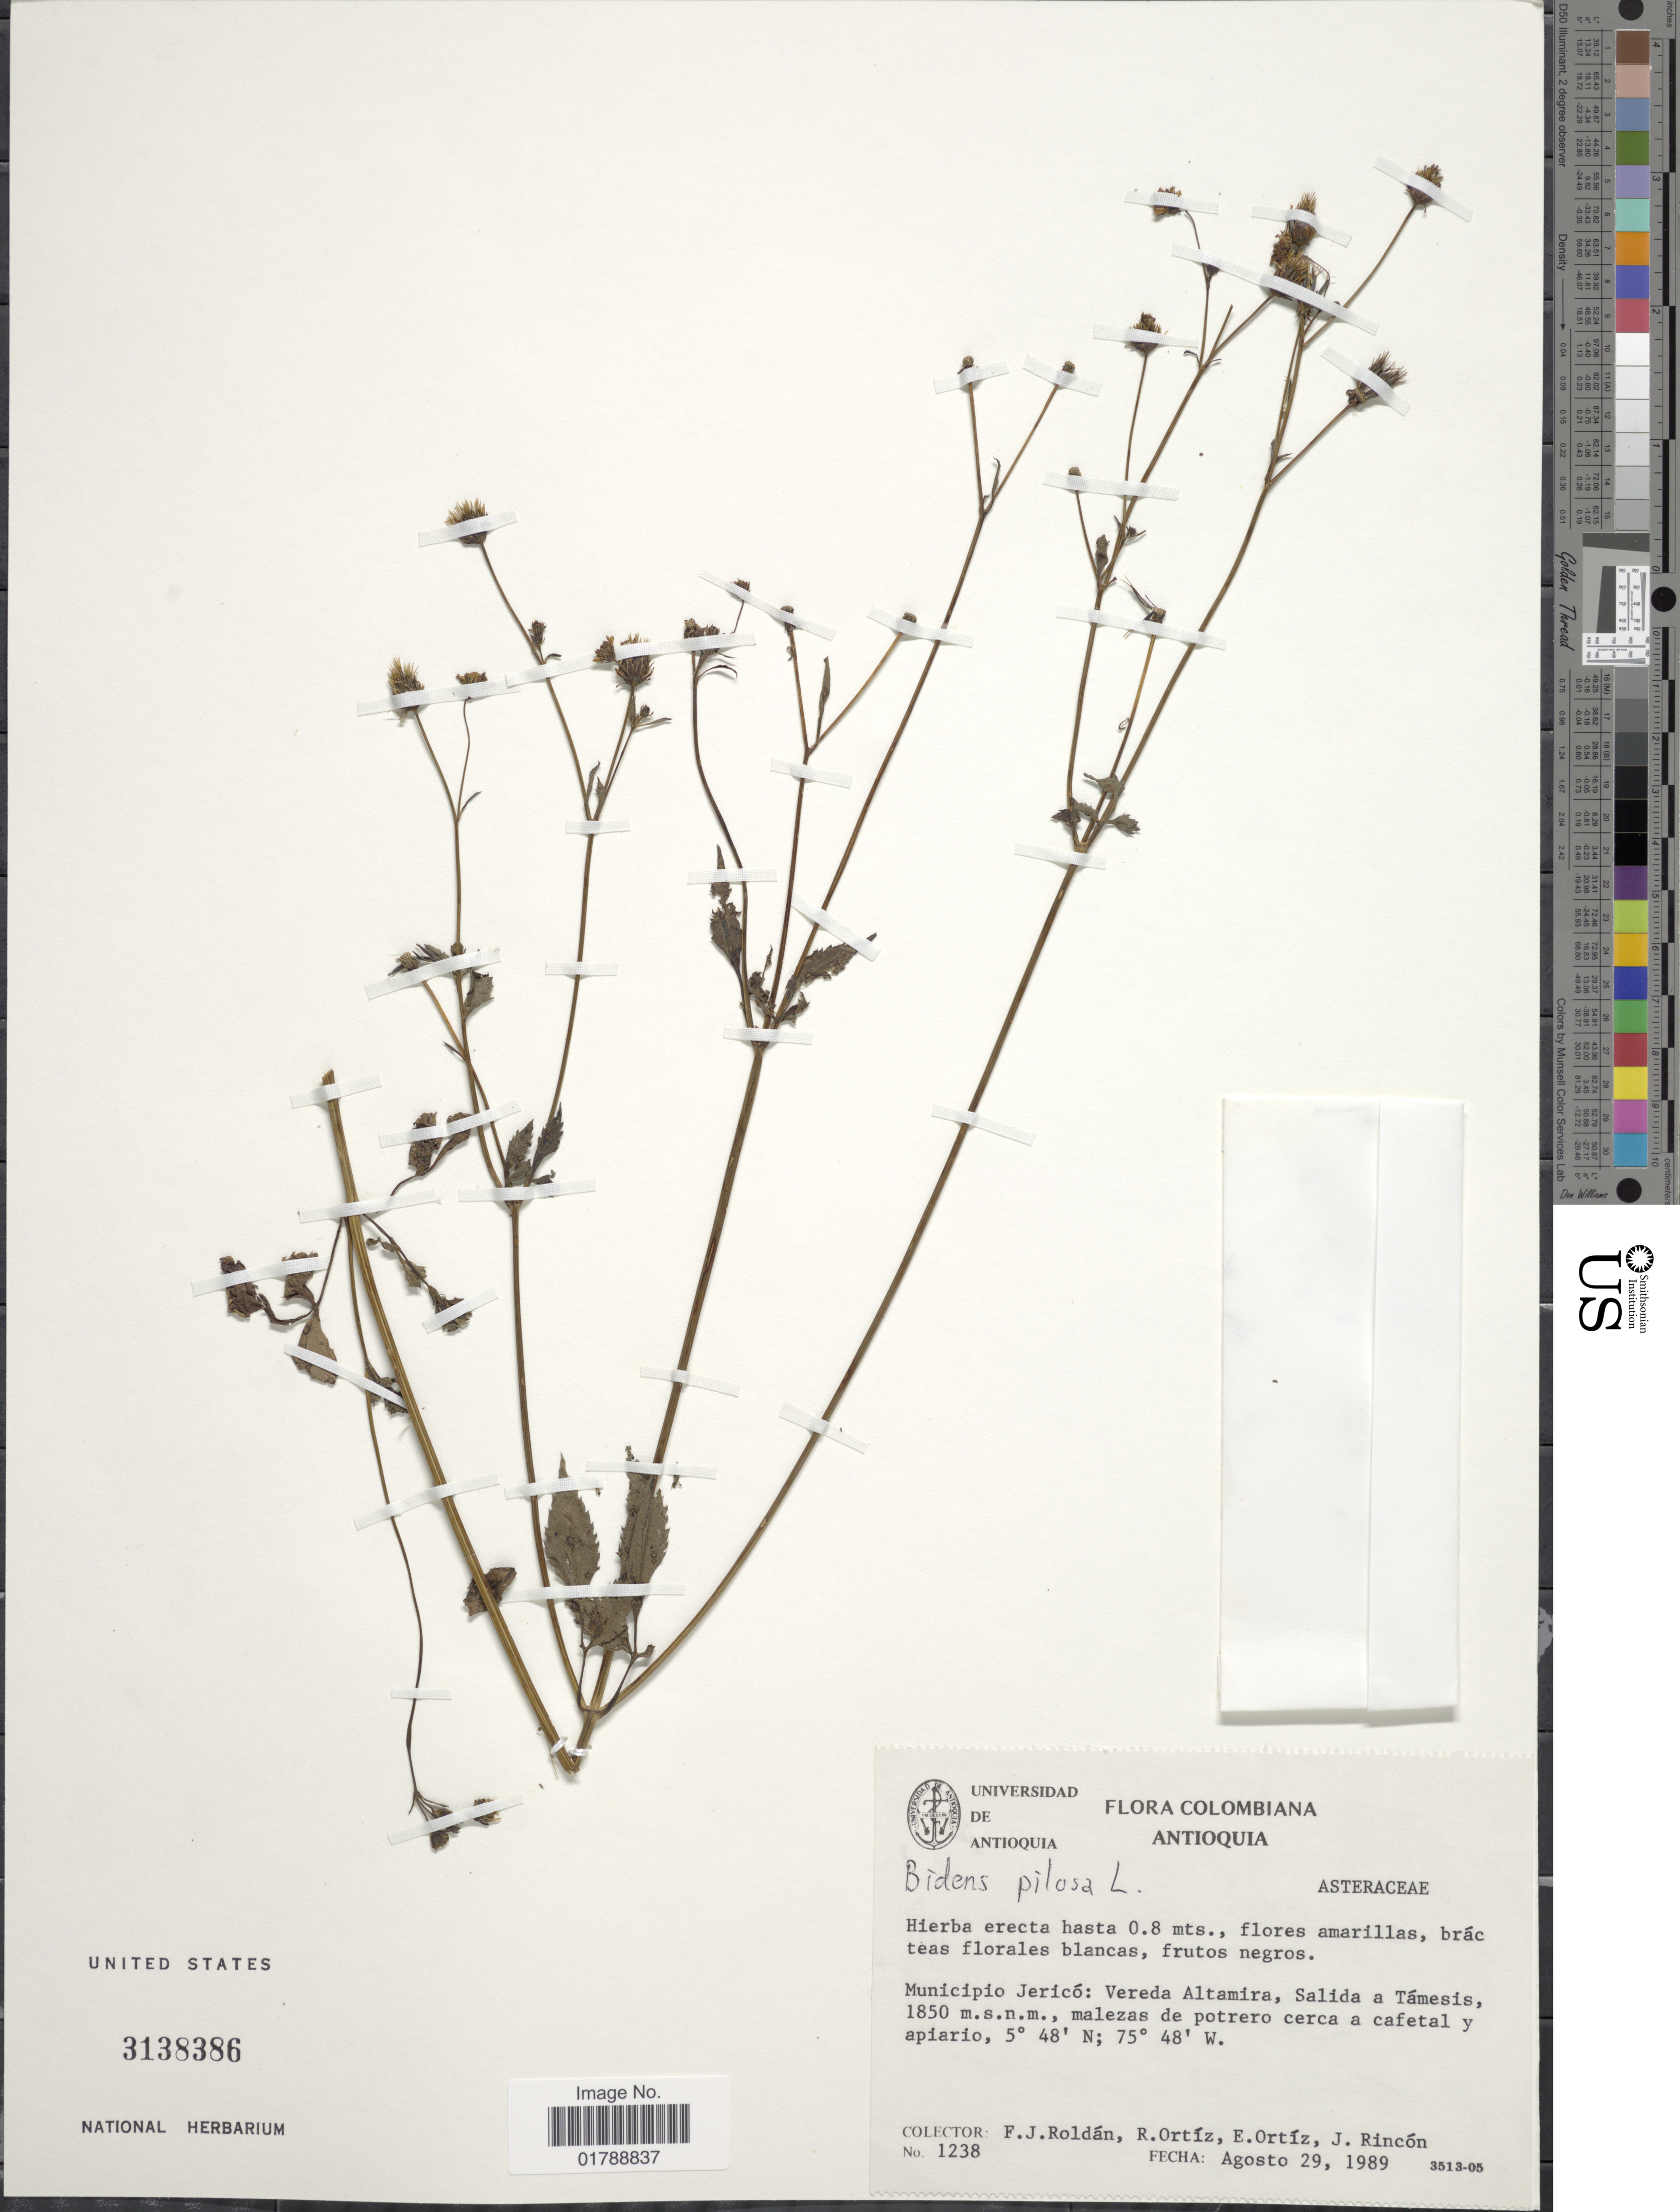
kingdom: Plantae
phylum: Tracheophyta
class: Magnoliopsida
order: Asterales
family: Asteraceae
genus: Bidens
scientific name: Bidens pilosa var. radiata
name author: (Sch. Bip.) J.A. Schmidt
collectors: F. J. Roldán, R. Ortíz, E. Ortíz & J. Rincón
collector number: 1238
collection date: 1989-08-29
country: Colombia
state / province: Antioquia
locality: Municipio Jericó: Vereda Altamira, Salida a Támesis, malezas de potrero cerca a cafetal y apiario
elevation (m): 1850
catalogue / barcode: US 3138386